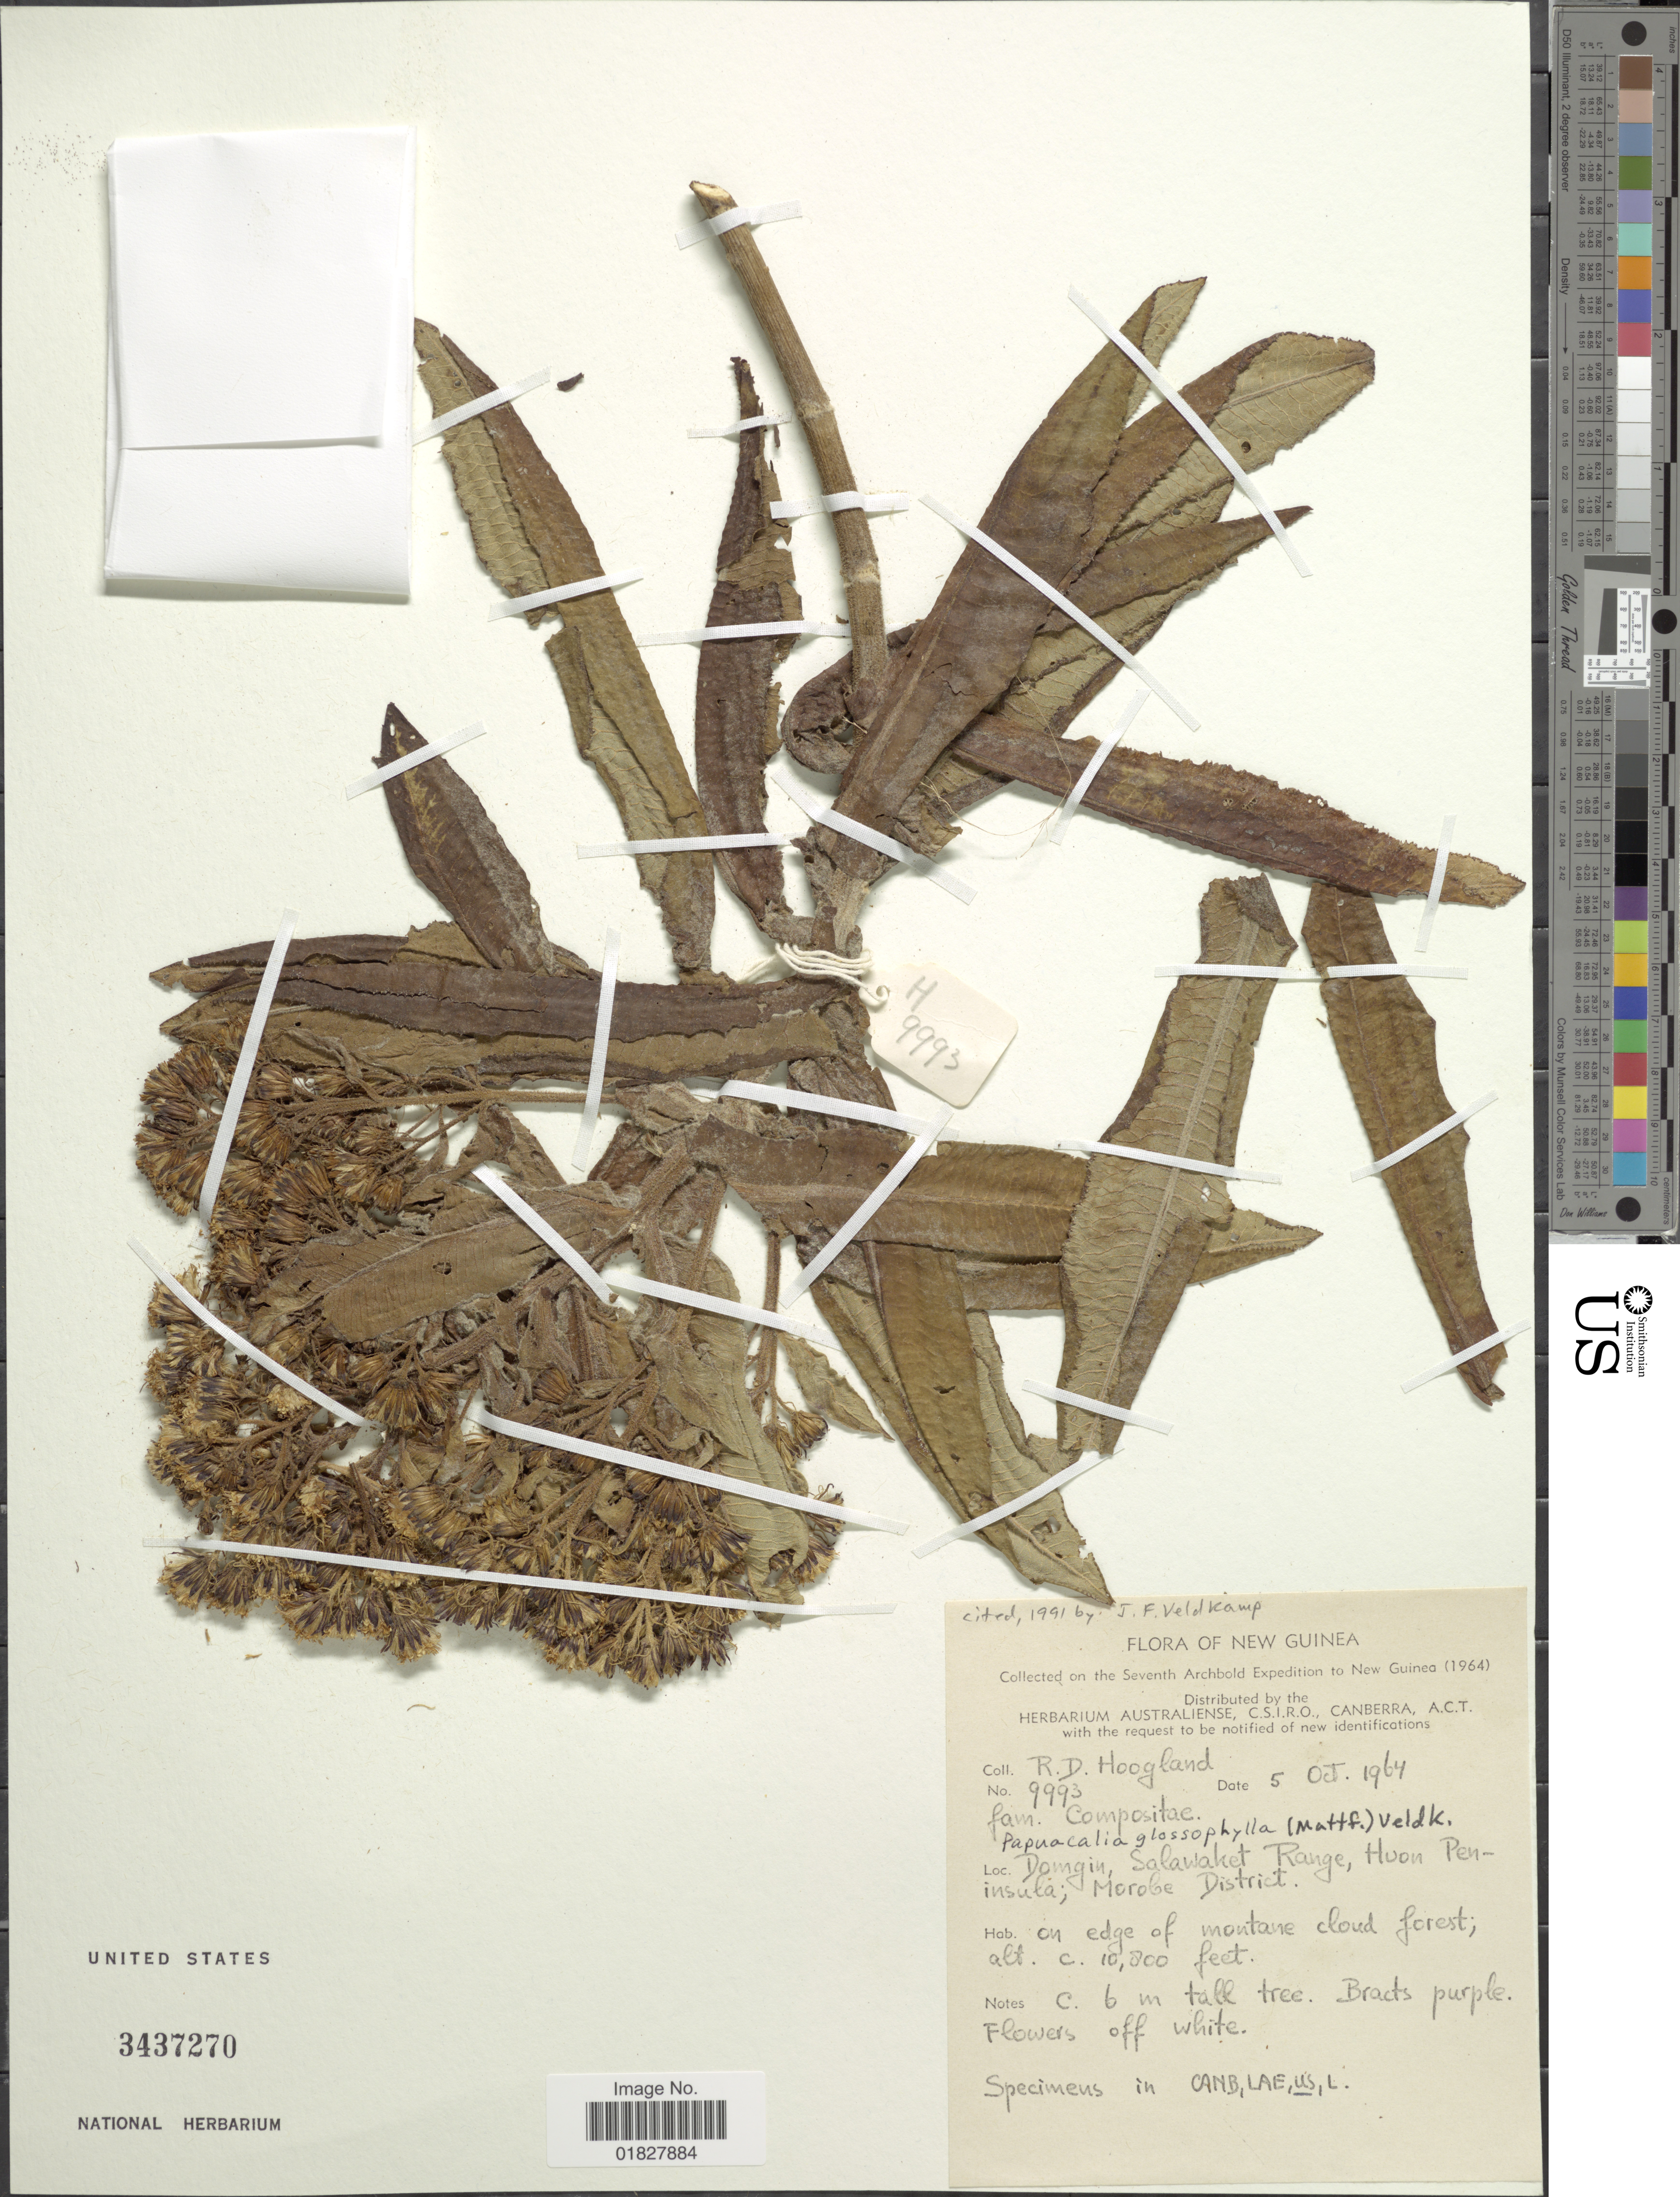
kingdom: Plantae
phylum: Tracheophyta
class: Magnoliopsida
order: Asterales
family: Asteraceae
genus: Papuacalia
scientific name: Papuacalia glossophylla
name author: (Mattf.) Veldkamp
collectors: R. D. Hoogland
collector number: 9993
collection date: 1964-10-05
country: Papua New Guinea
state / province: Morobe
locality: New Guinea, Domgin, Salawaket Range, Huon Peninsula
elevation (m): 3292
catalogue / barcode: US 3437270